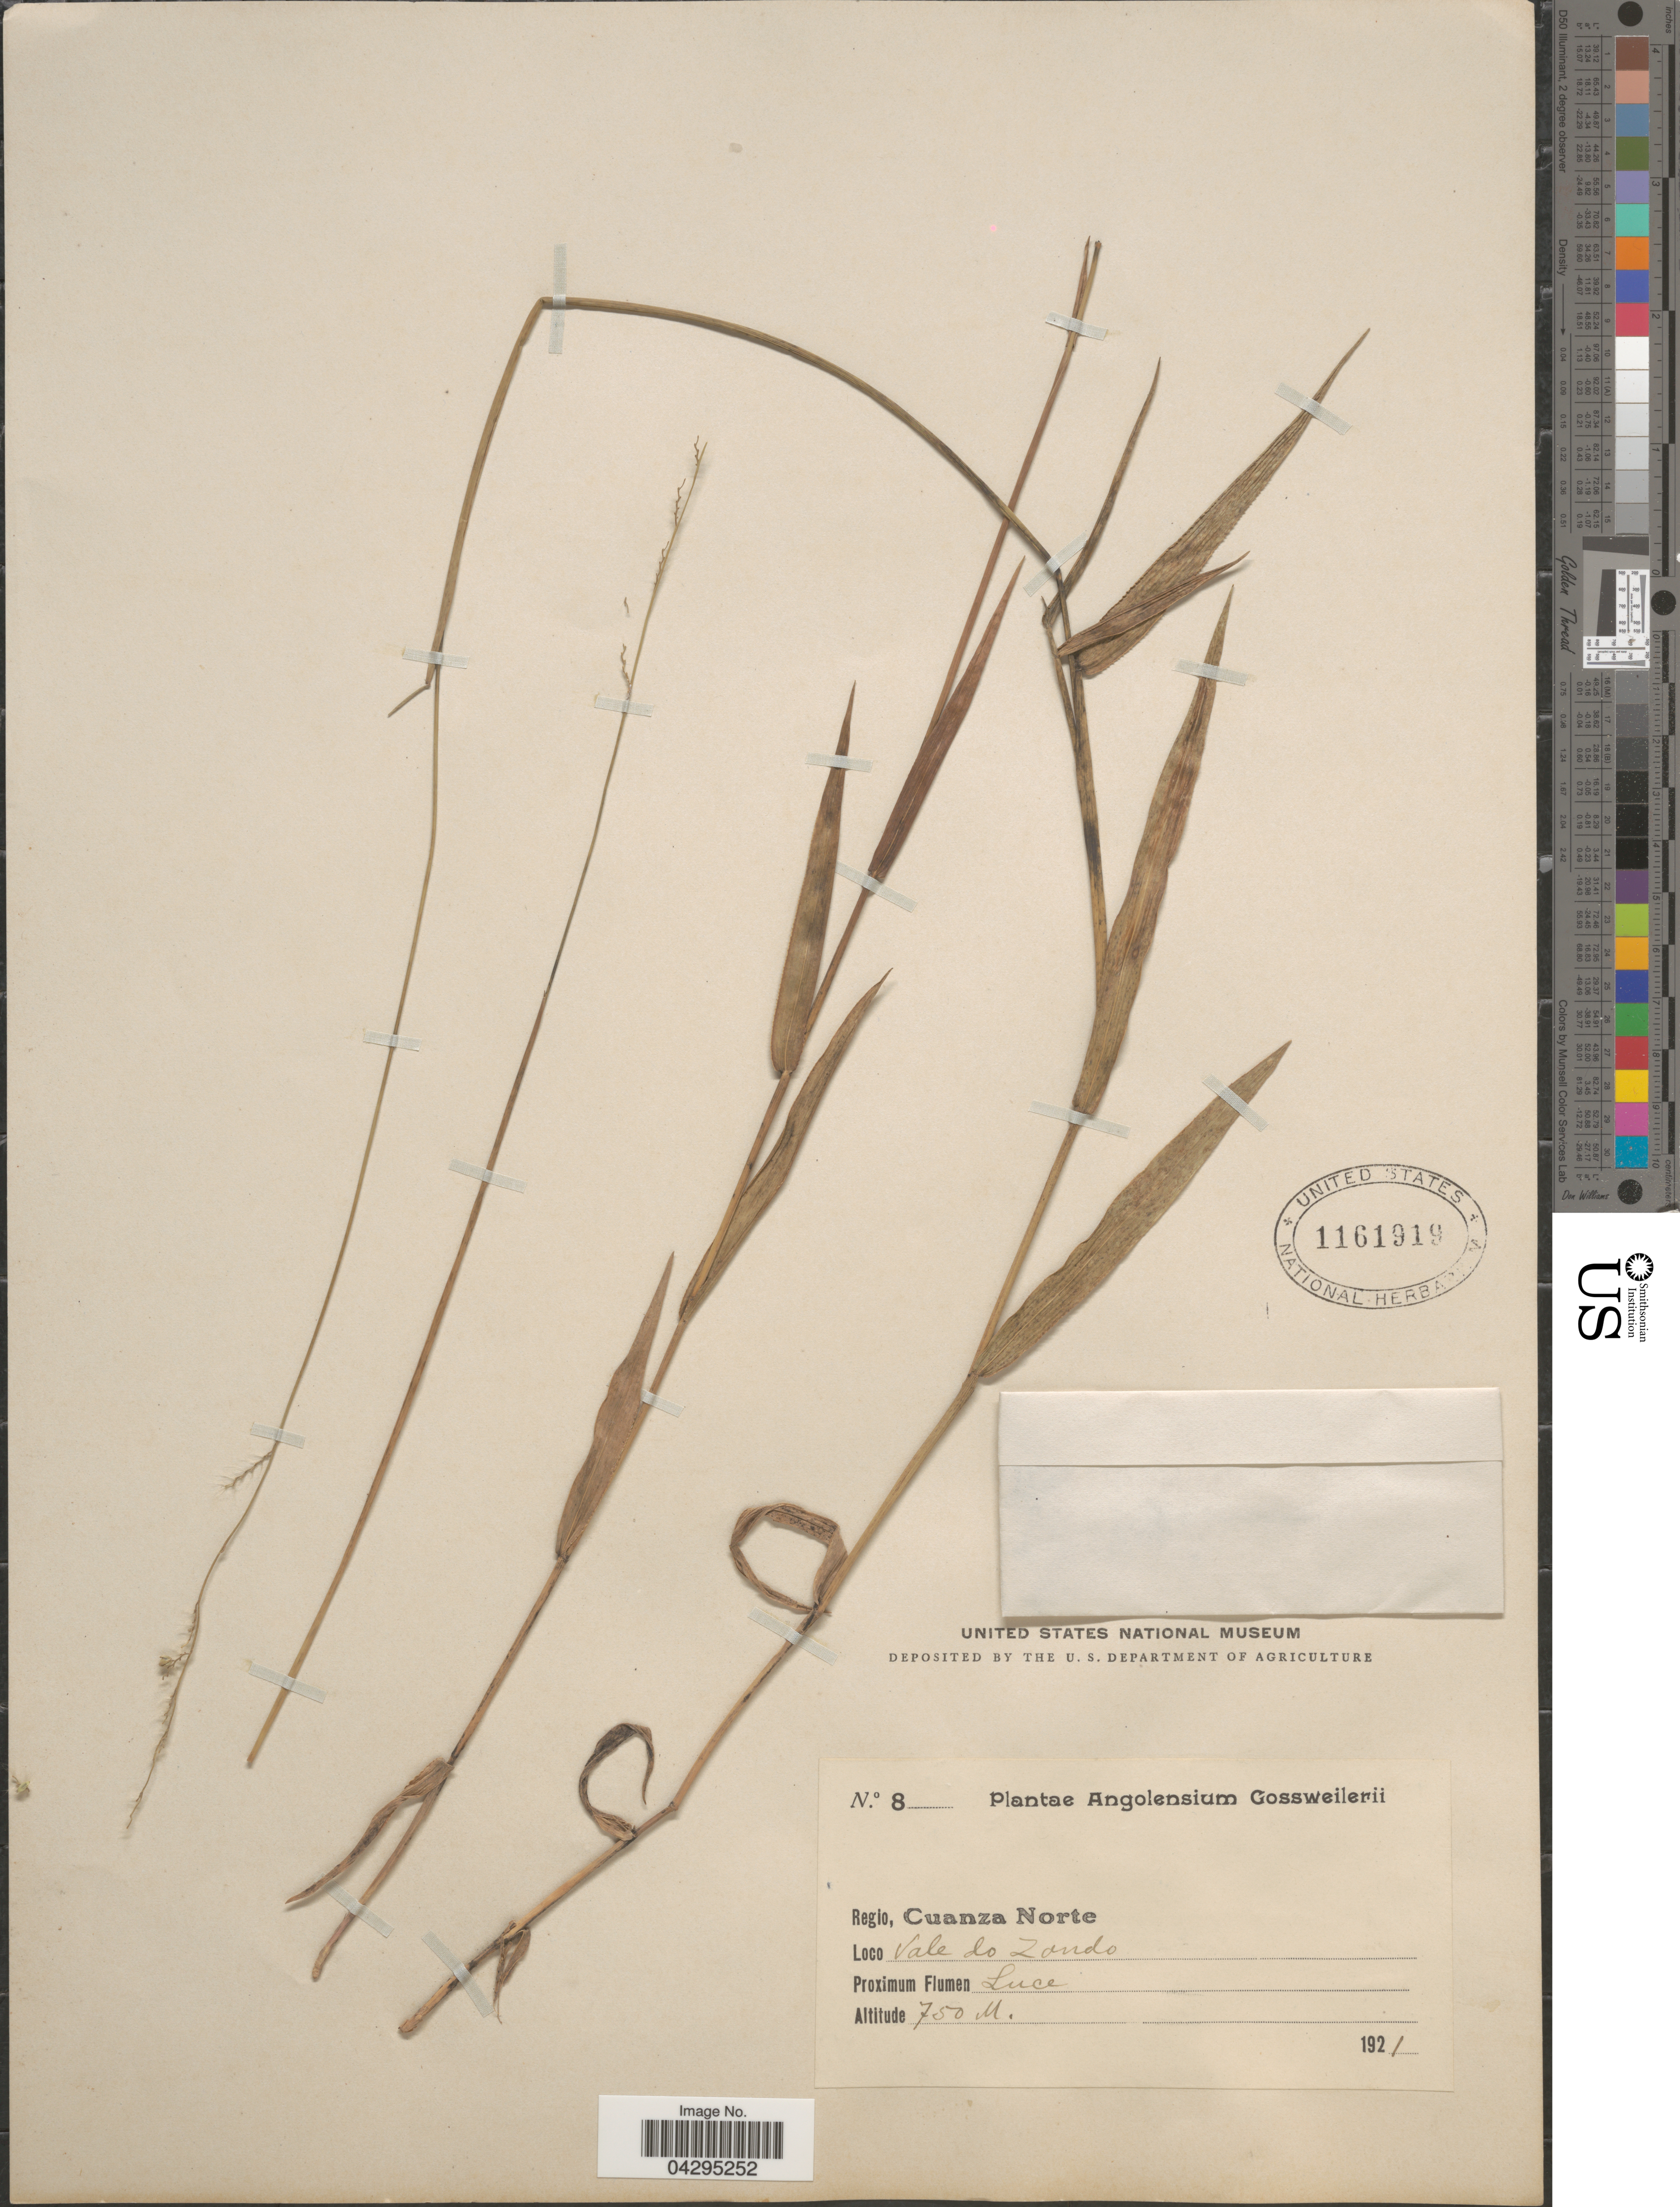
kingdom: Plantae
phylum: Tracheophyta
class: Liliopsida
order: Poales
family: Poaceae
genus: Urochloa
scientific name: Urochloa sp.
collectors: -. Gossweiler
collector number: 8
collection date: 1921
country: Angola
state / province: Cuanza Norte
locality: Angolensium. Regio, Cuanza Norte. Vale lo Zando. Proximum Flumen Luce.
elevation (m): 750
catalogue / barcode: US 1161919